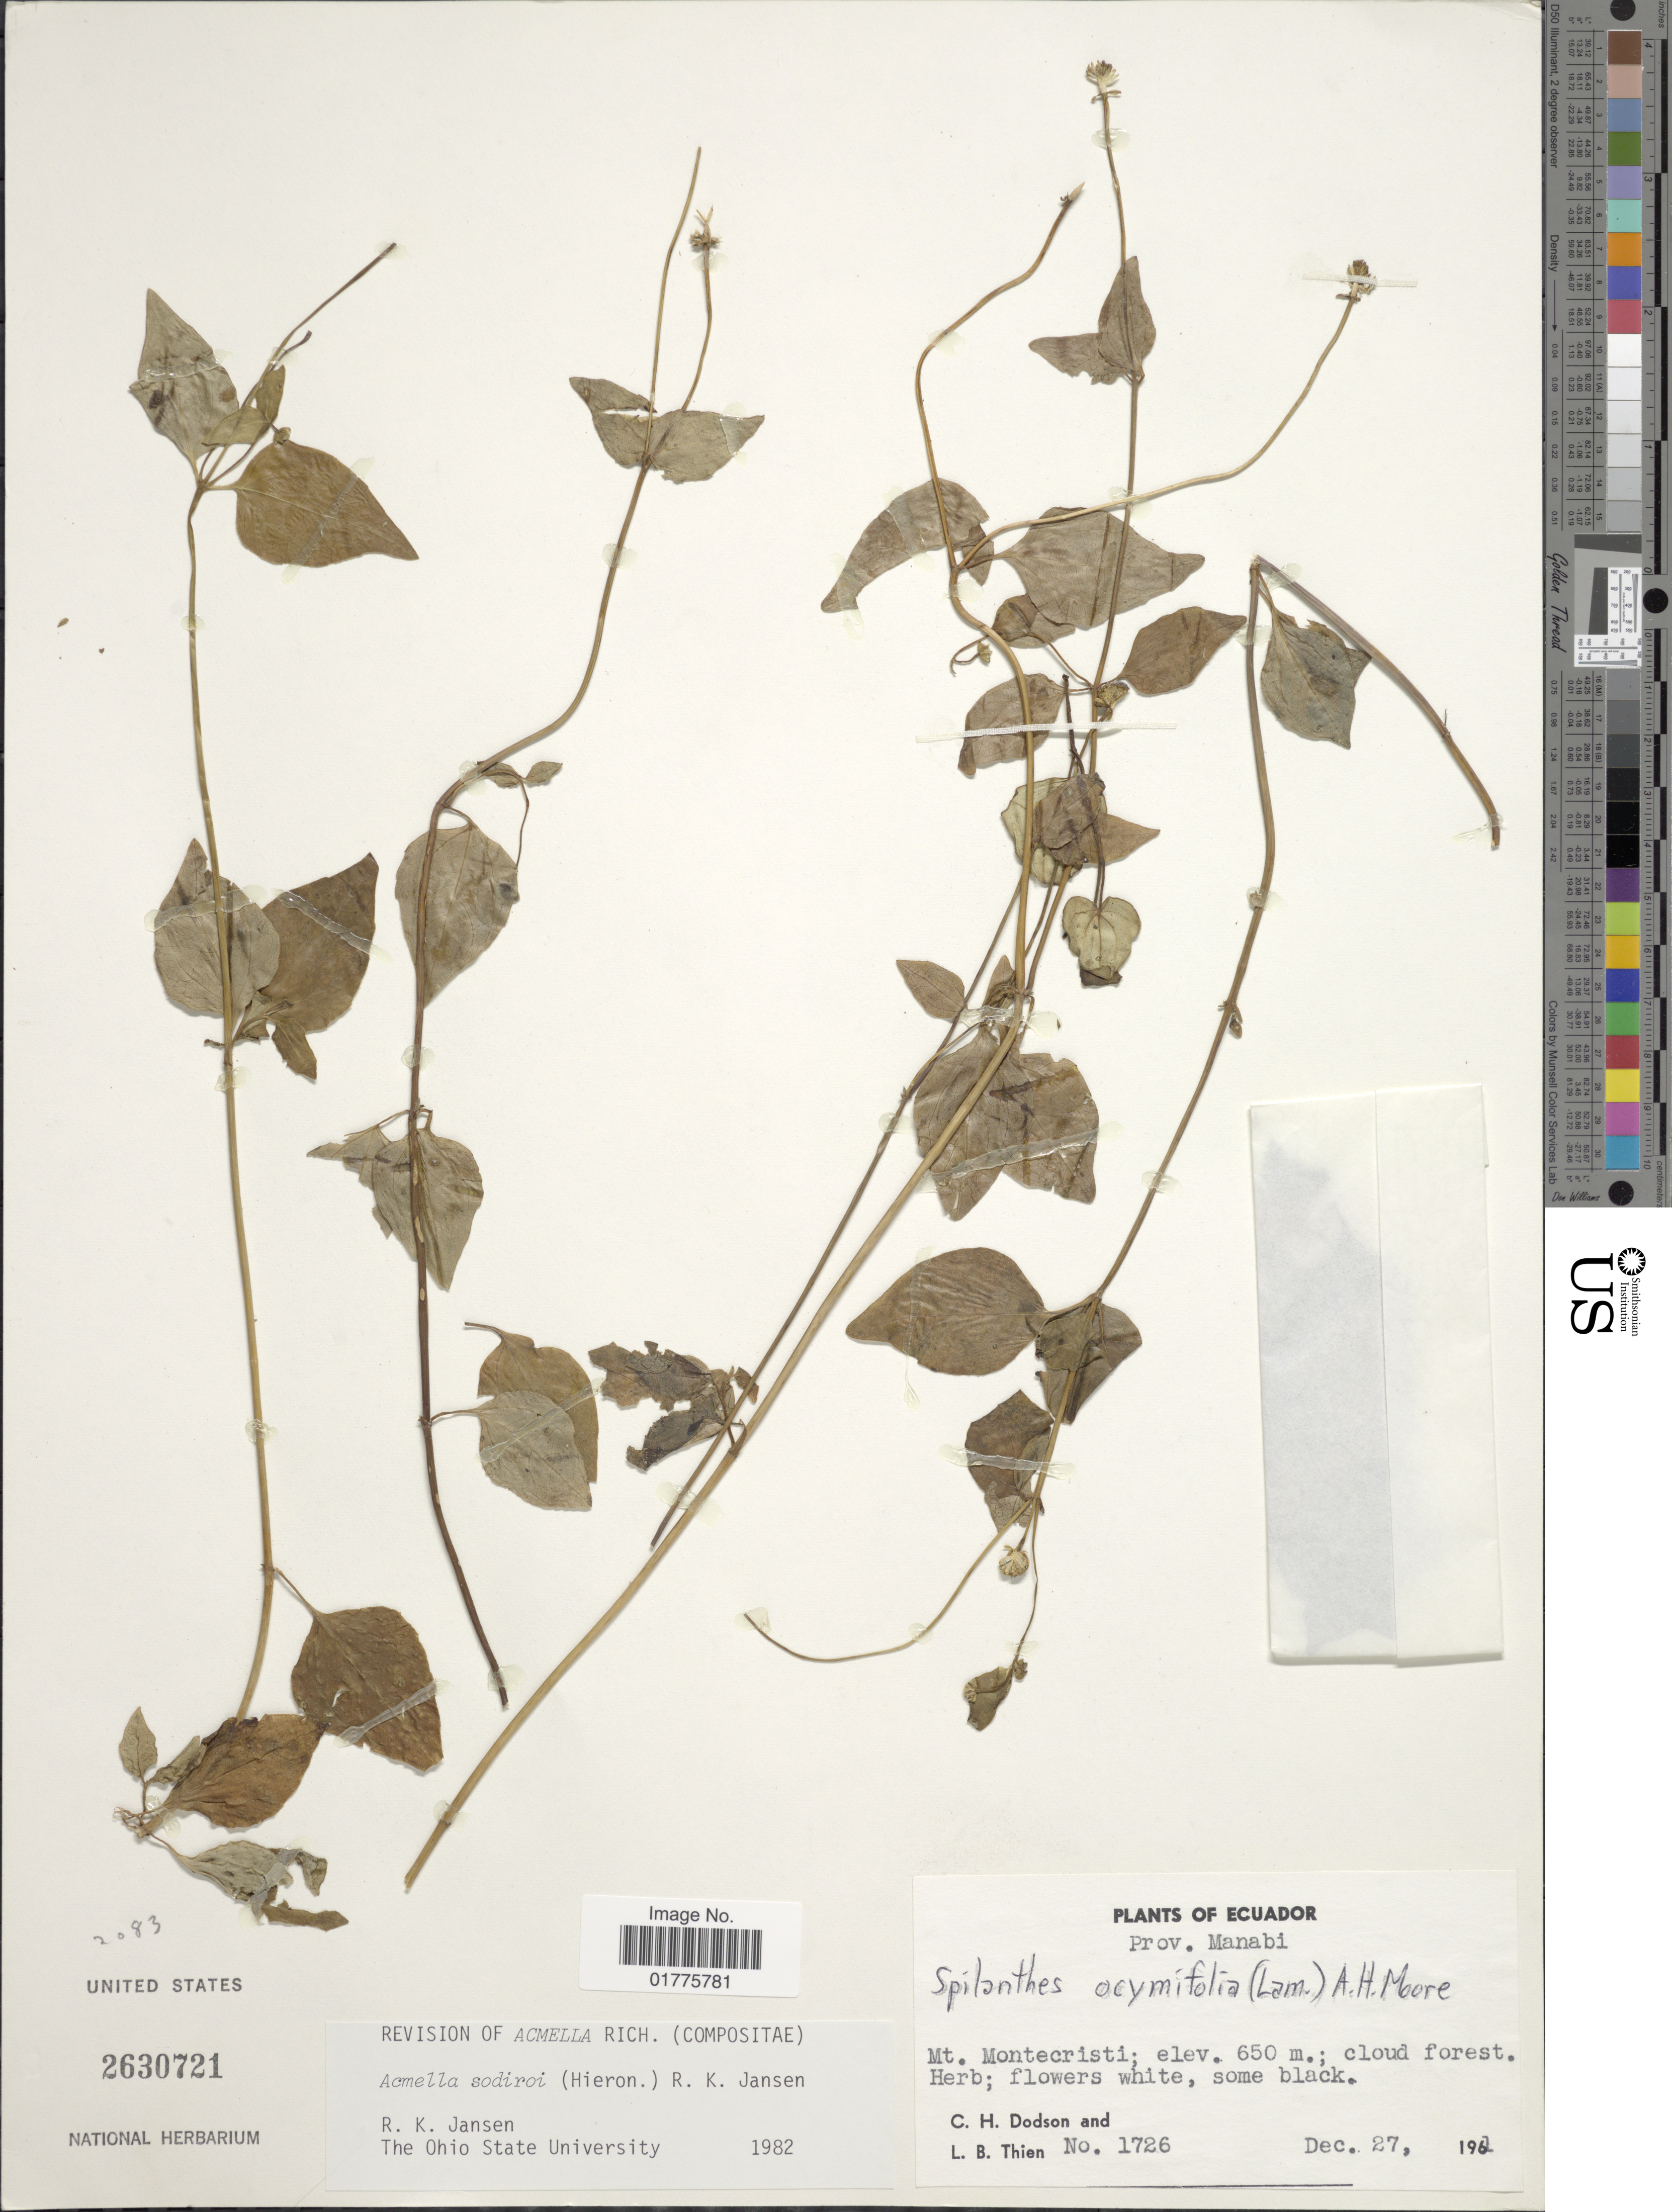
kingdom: Plantae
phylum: Tracheophyta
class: Magnoliopsida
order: Asterales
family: Asteraceae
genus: Acmella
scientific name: Acmella sodiroi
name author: (Hieron.) R.K. Jansen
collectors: C. H. Dodson & L. Thien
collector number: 1726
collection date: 1962-12-27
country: Ecuador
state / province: Manabí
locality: Mt. Montecristi, cloud forest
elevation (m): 650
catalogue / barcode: US 2630721